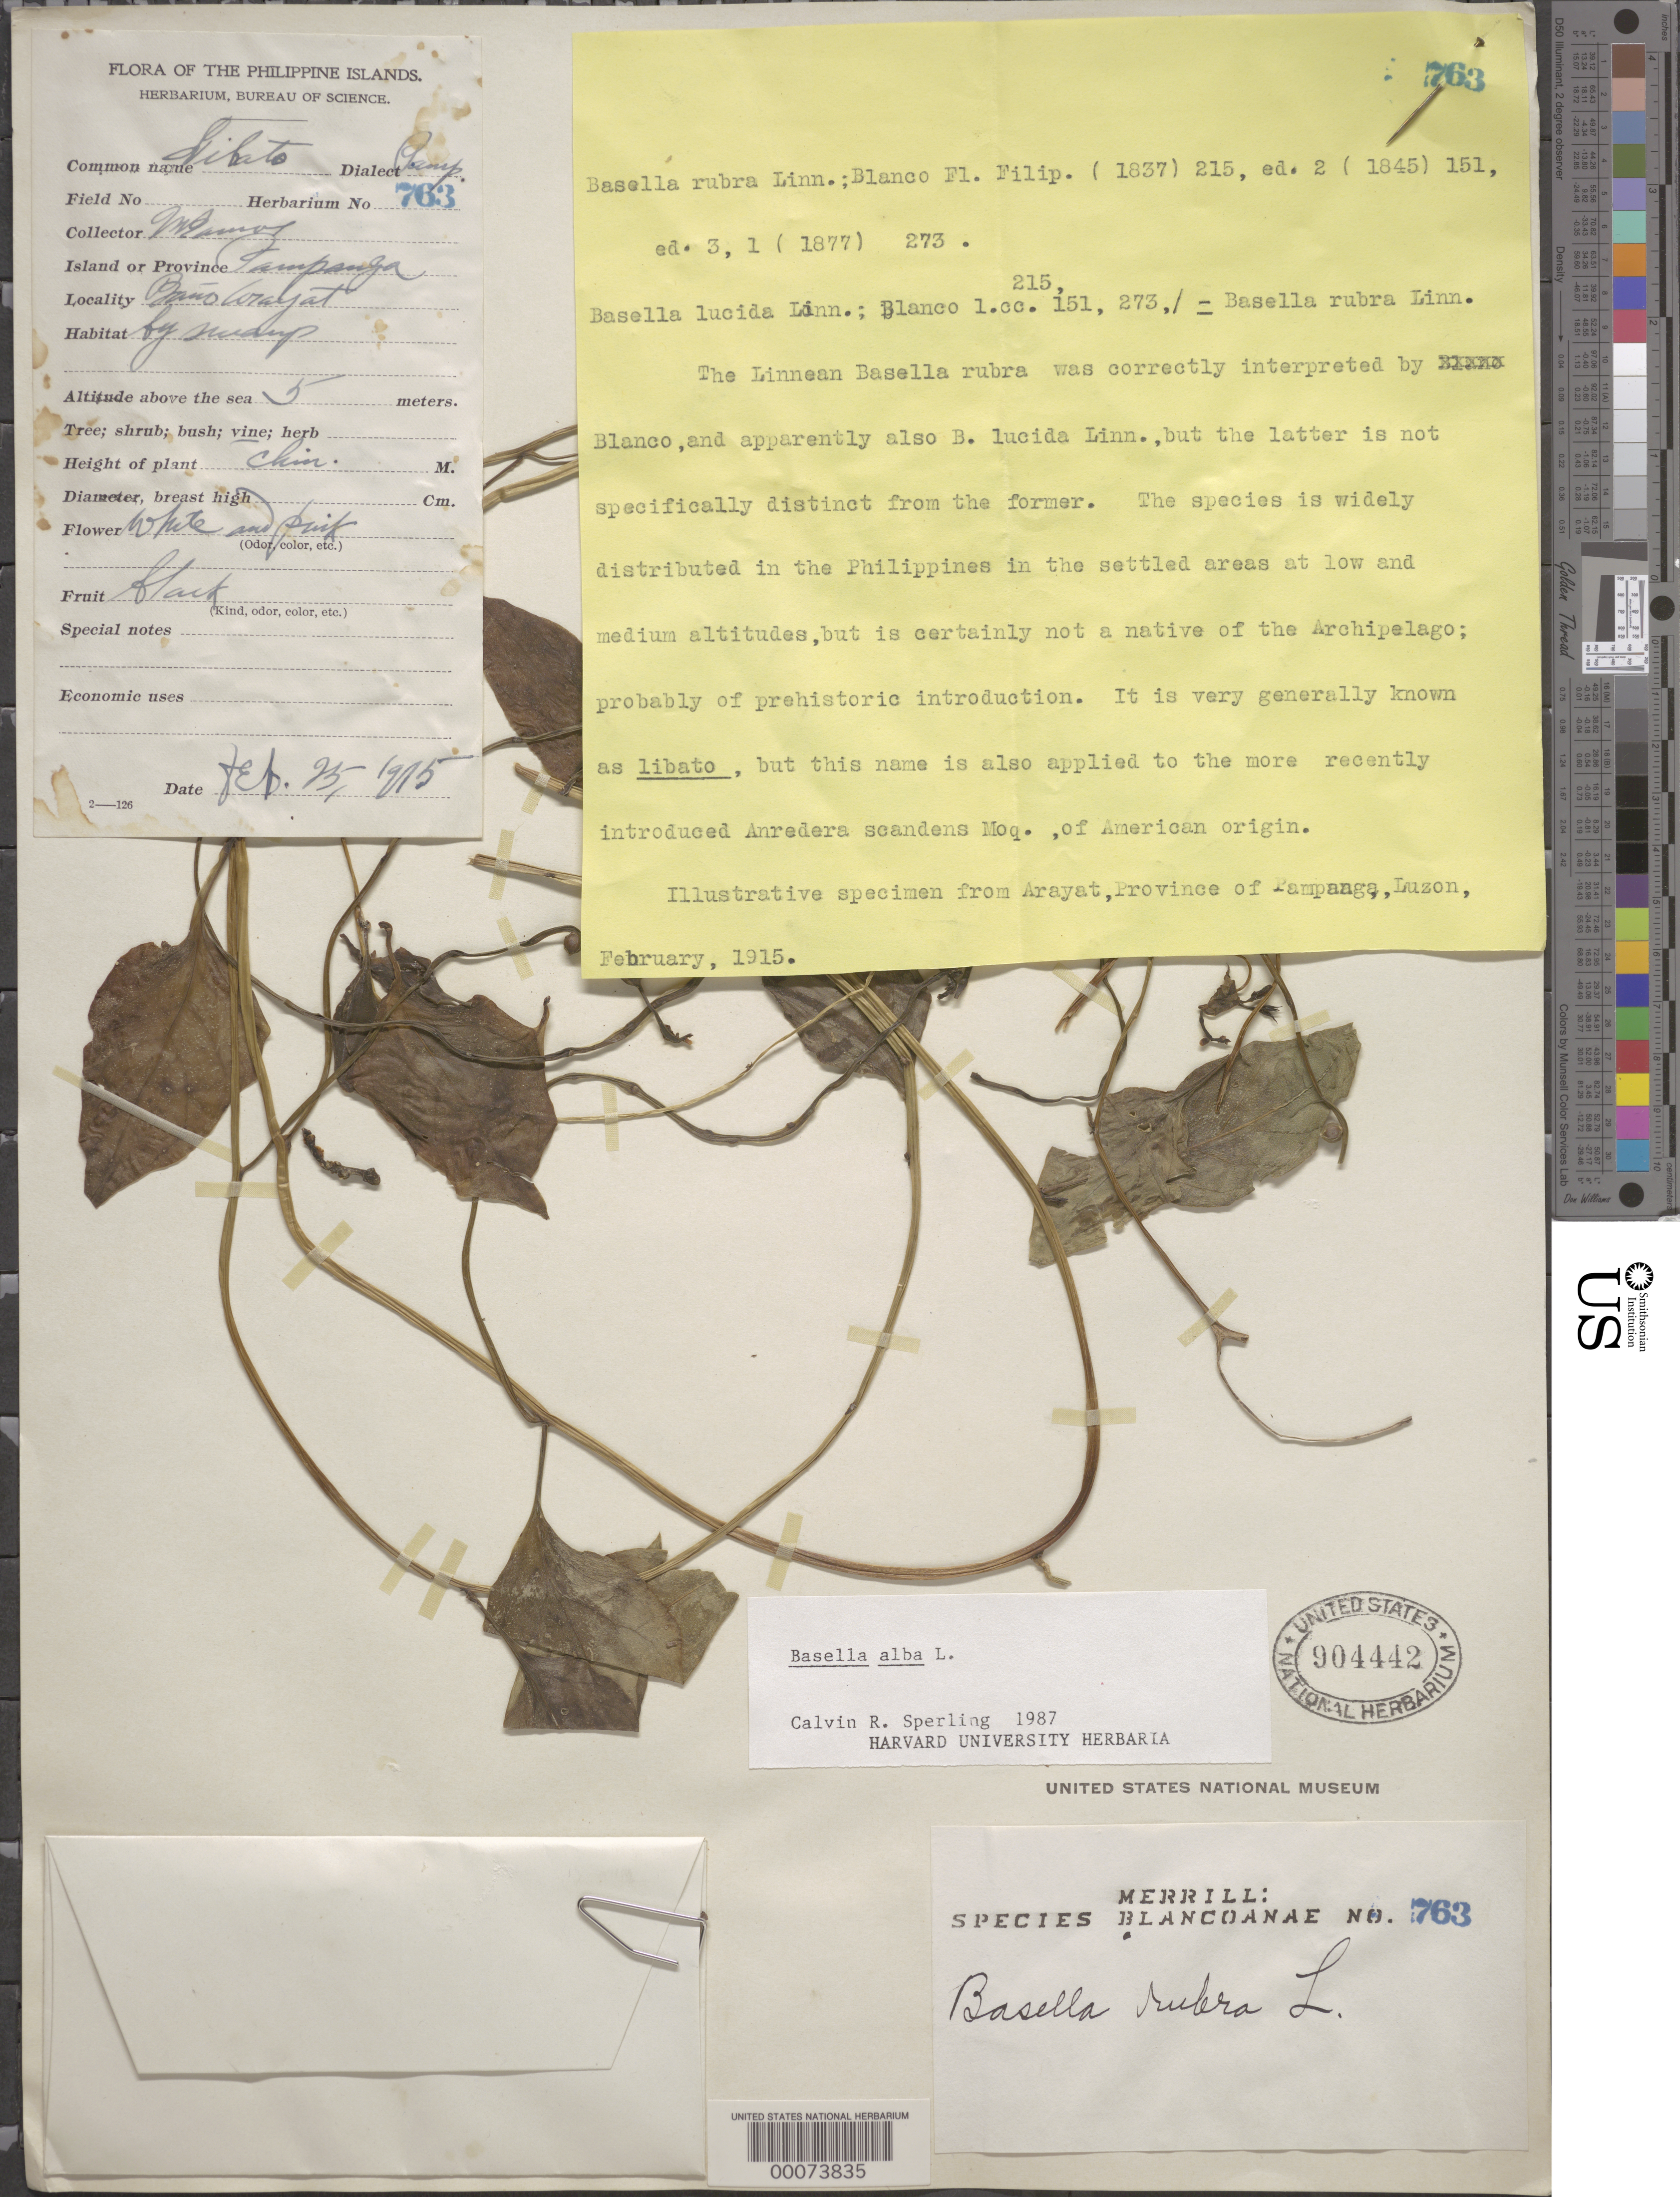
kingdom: Plantae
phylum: Tracheophyta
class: Magnoliopsida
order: Caryophyllales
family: Basellaceae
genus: Basella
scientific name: Basella alba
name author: L.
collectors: M. Ramos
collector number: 763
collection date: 1915-02-25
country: Philippines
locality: Island or Province Pampanga. Baño Arayat.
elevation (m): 5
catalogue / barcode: US 904442